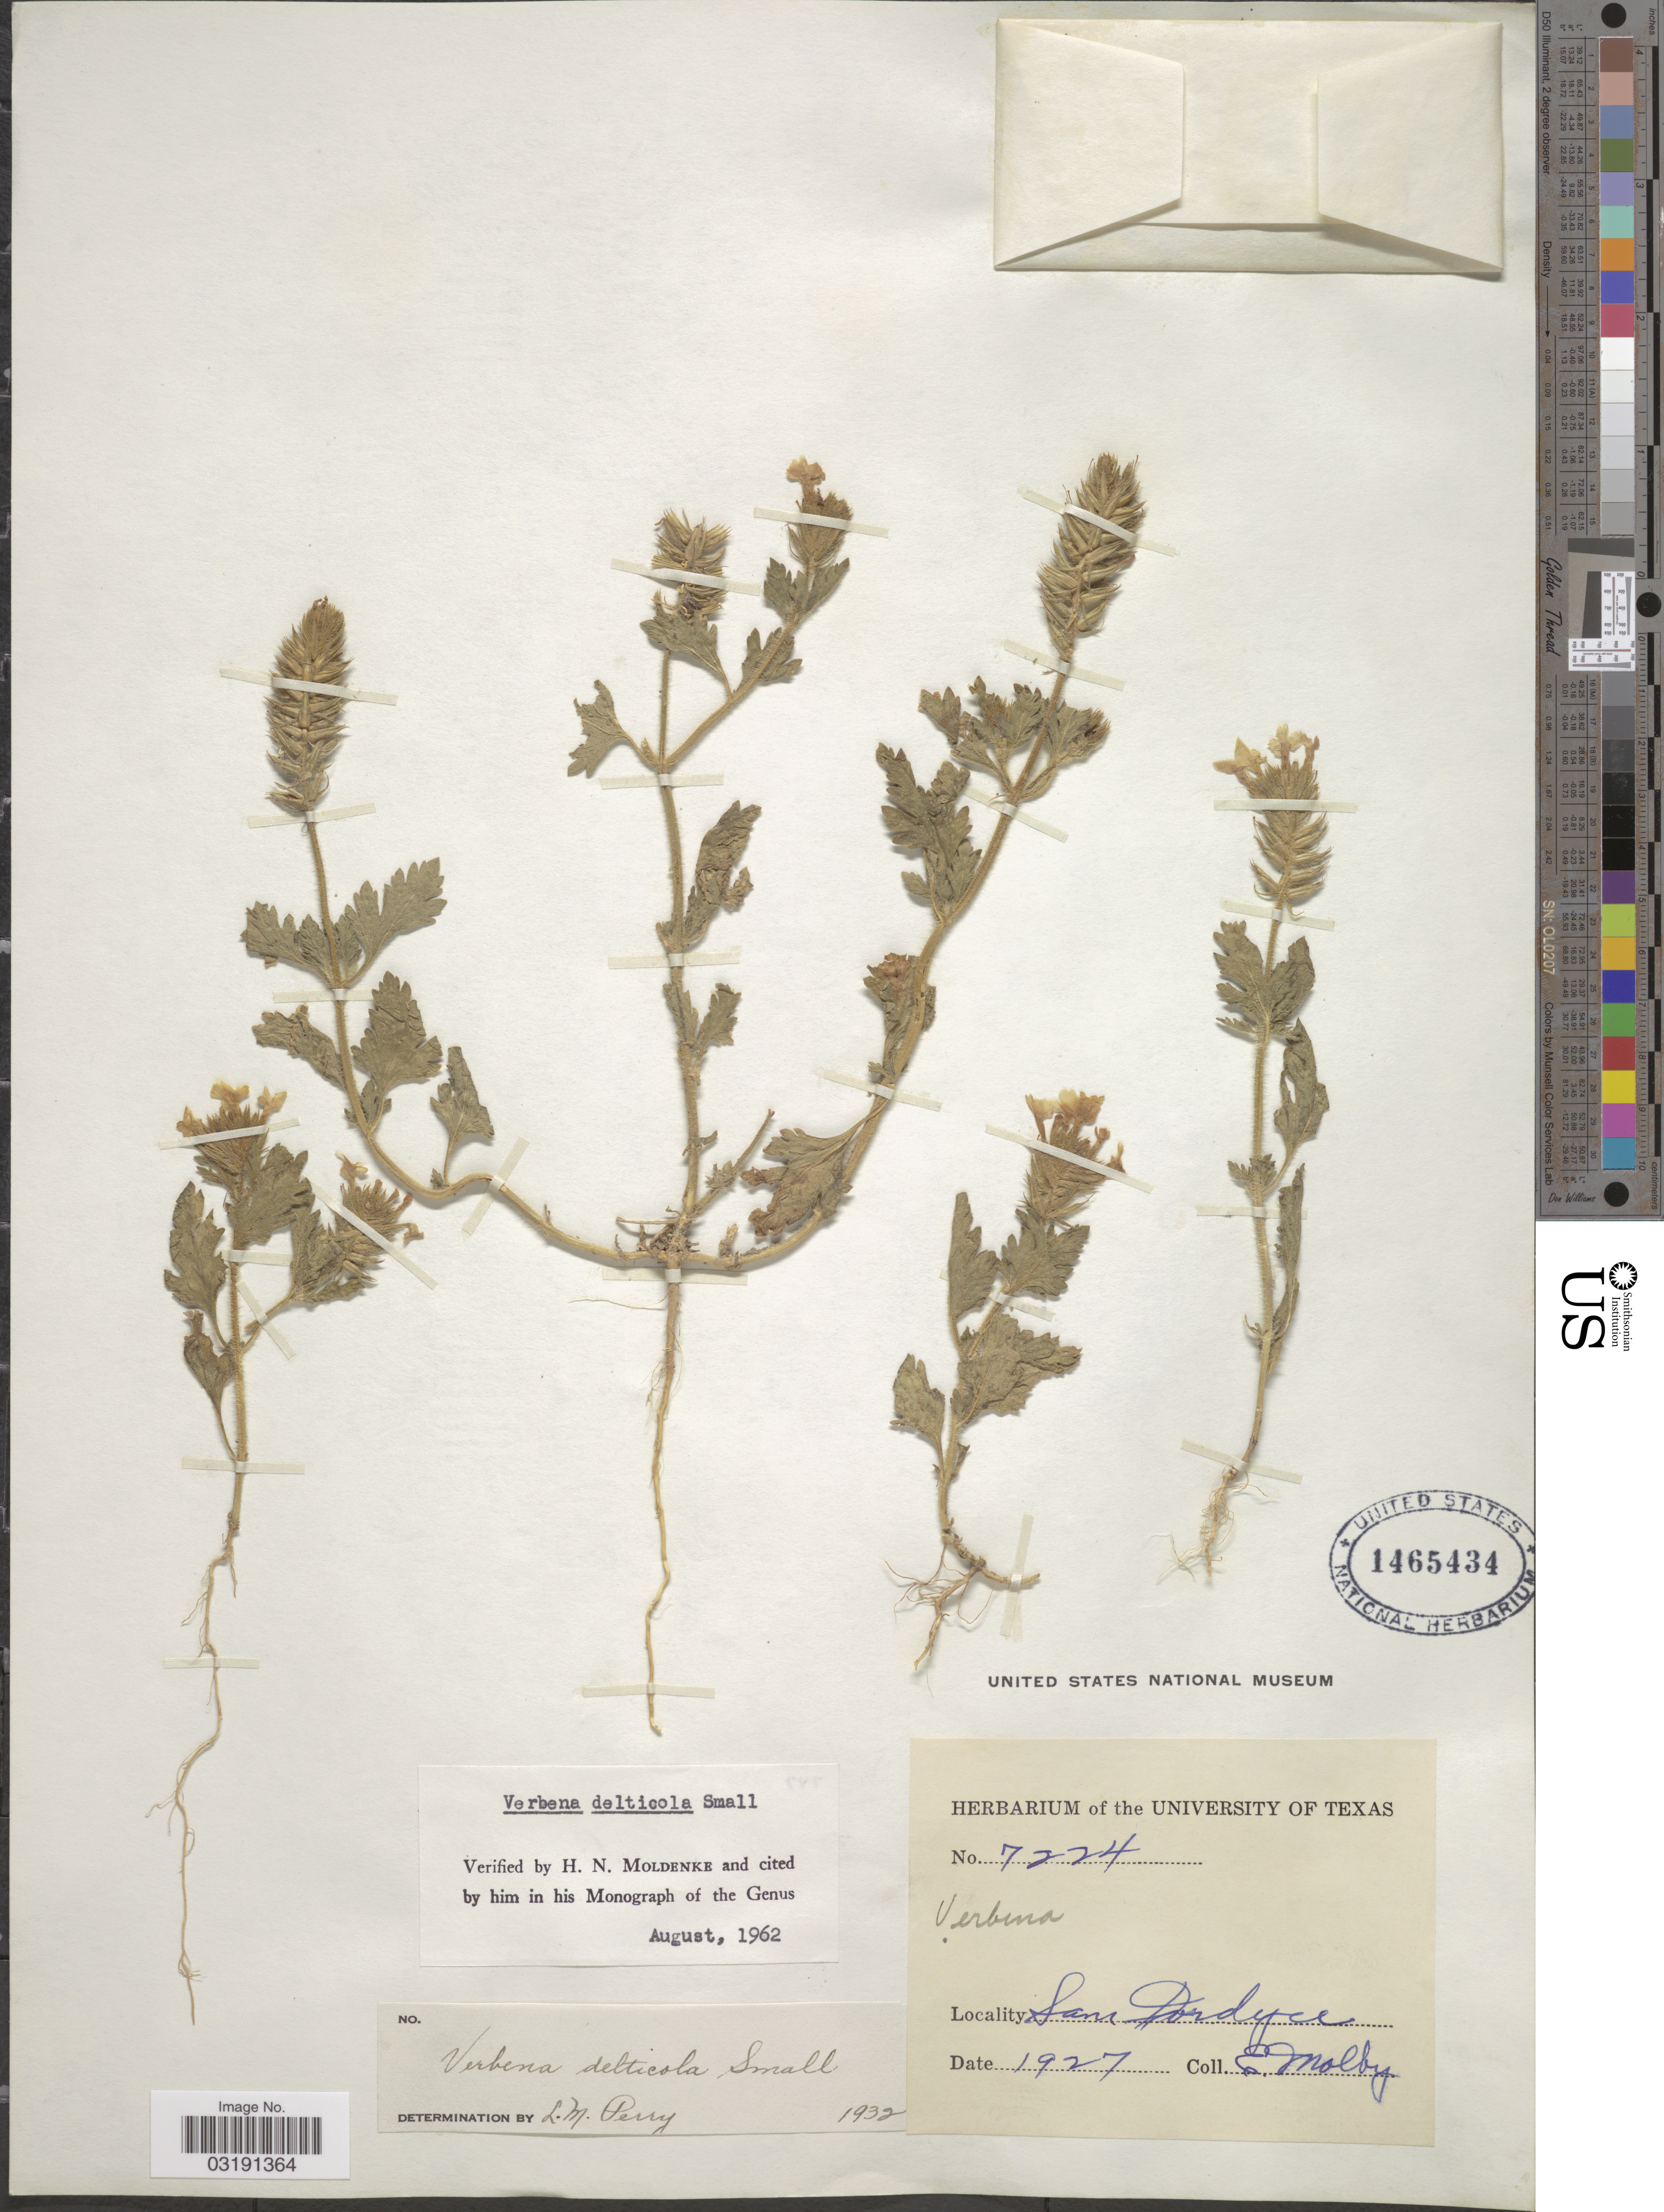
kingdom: Plantae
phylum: Tracheophyta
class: Magnoliopsida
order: Lamiales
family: Verbenaceae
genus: Verbena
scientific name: Verbena delticola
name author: Small ex Perry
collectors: E. Molby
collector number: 7224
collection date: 1927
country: United States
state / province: Texas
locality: Sam Fordyce.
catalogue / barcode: US 1465434